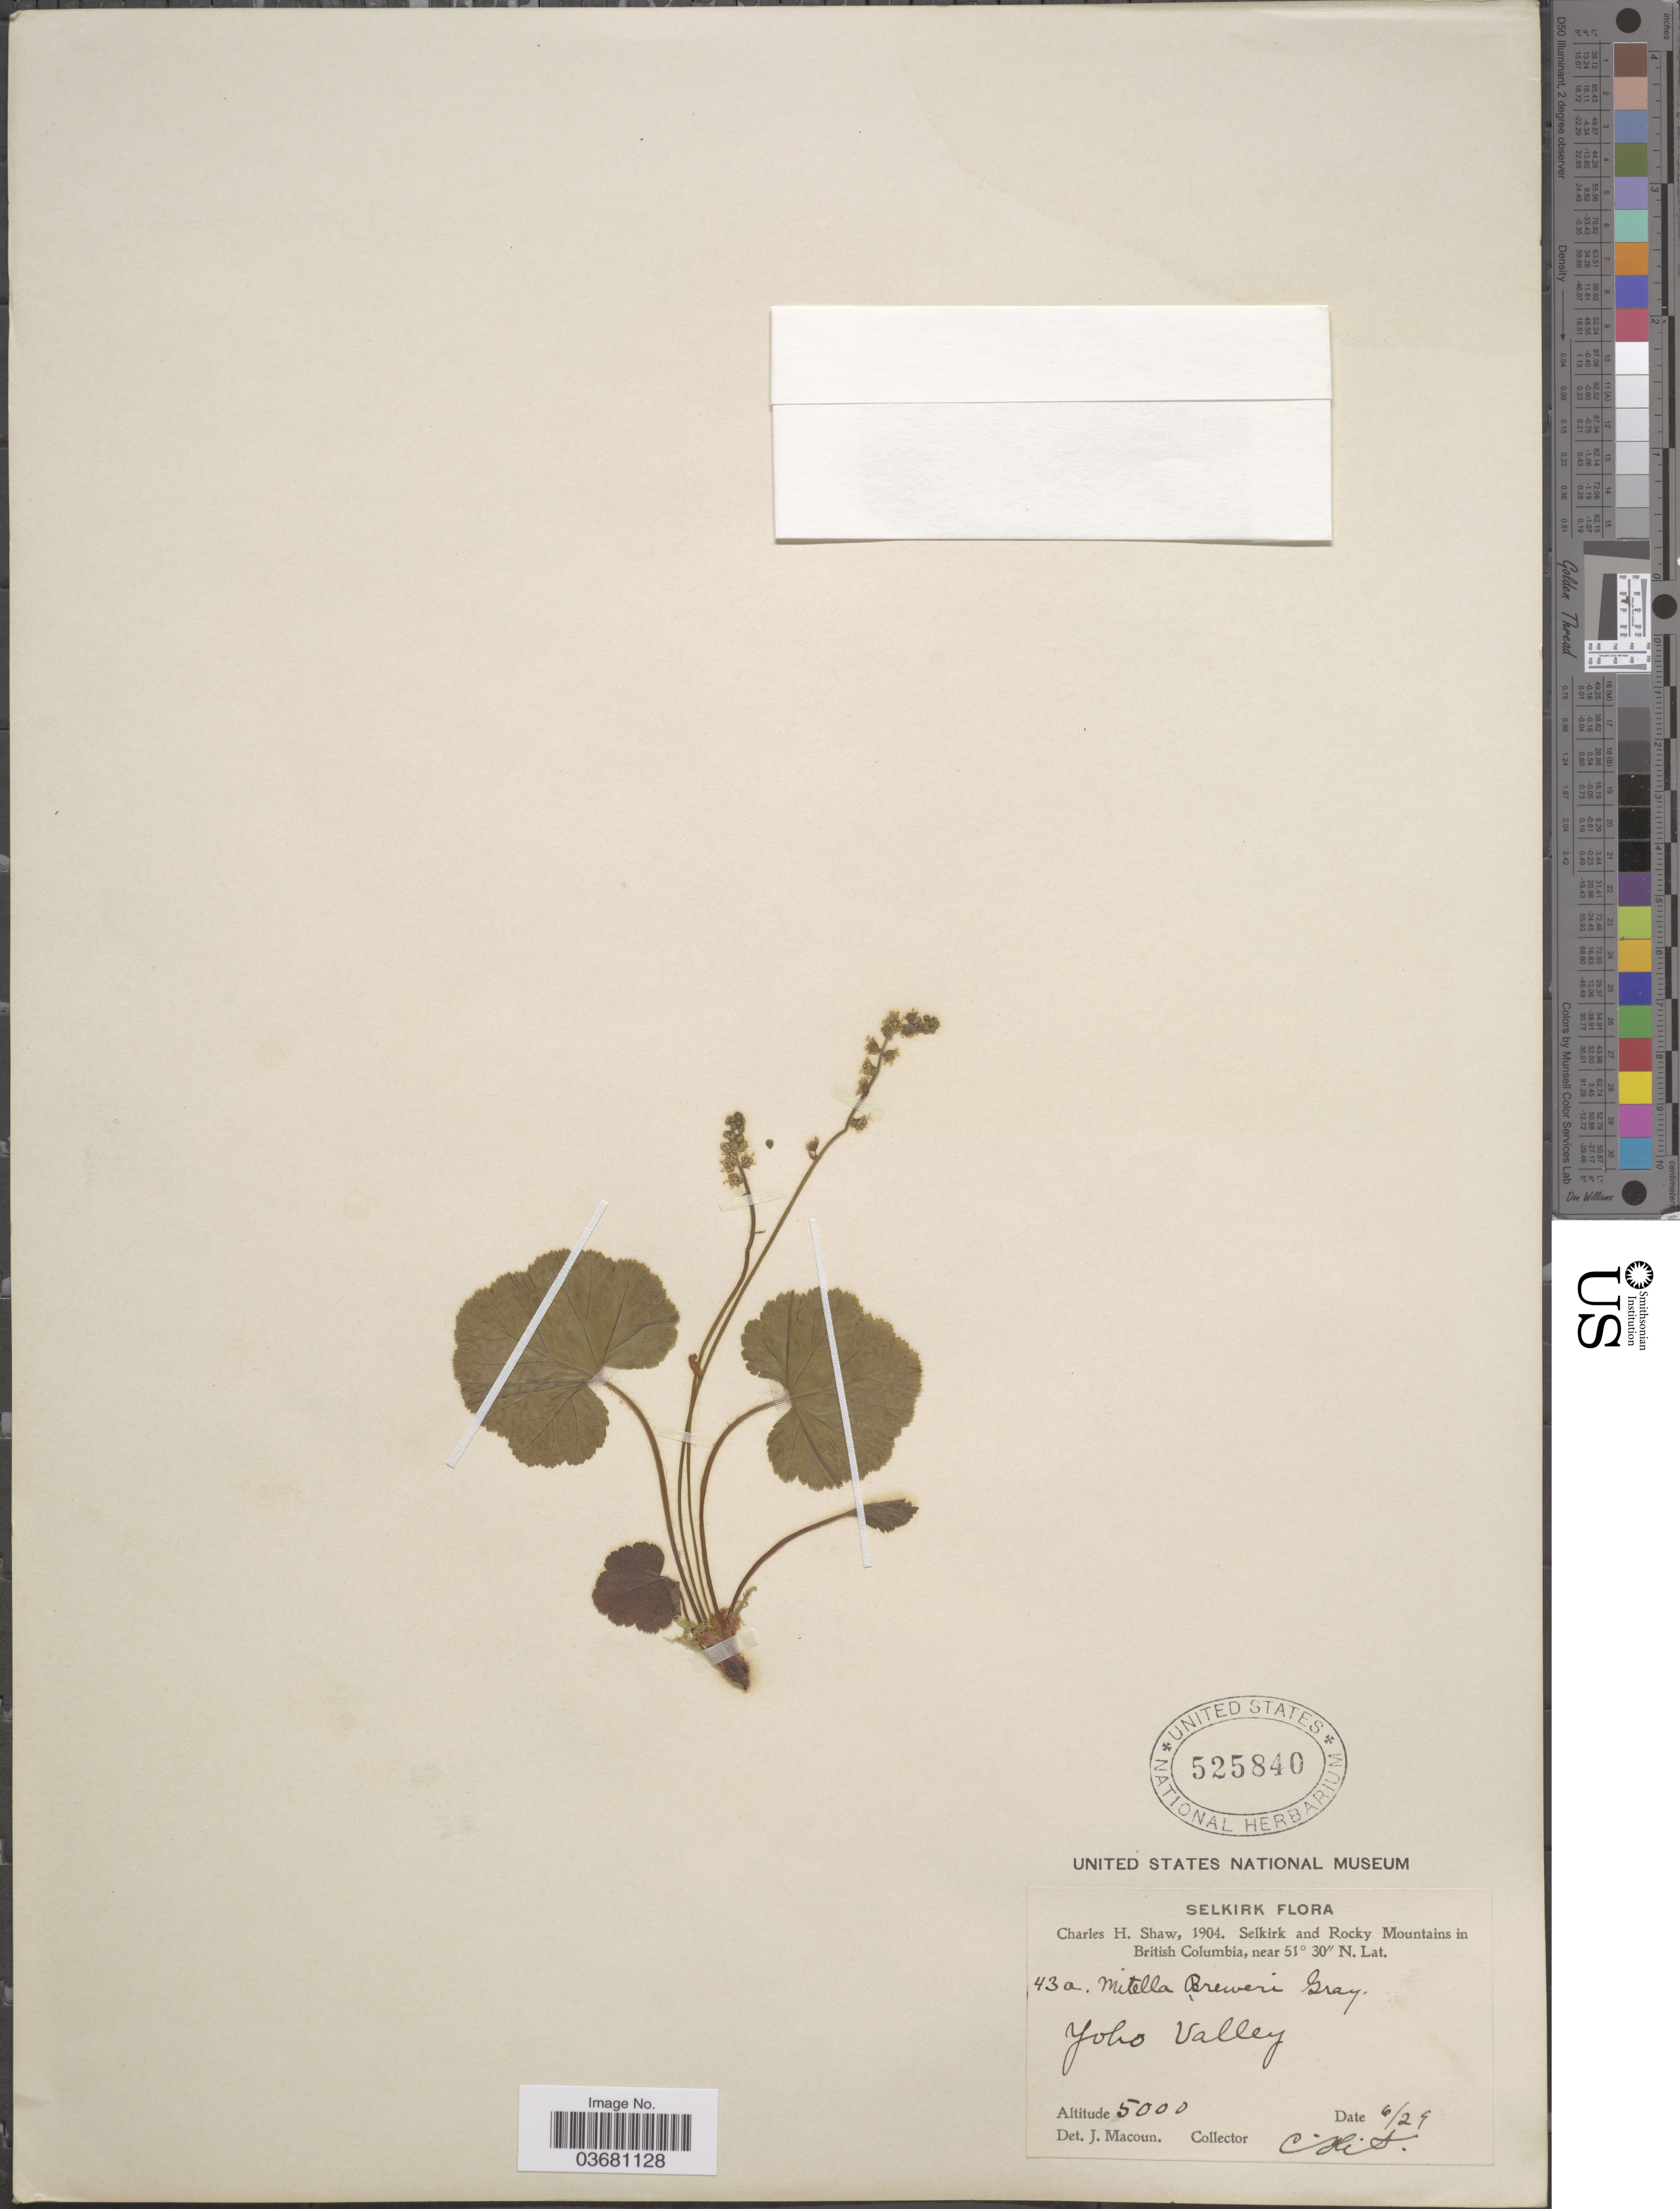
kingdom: Plantae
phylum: Tracheophyta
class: Magnoliopsida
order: Saxifragales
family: Saxifragaceae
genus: Mitella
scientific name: Mitella breweri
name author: A. Gray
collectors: C. H. Shaw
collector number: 43a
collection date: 1904-06-29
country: Canada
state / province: British Columbia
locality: Selkirk. Selkirk and Rocky Mountains in British Columbia. Yoho Valley.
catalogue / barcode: US 525840